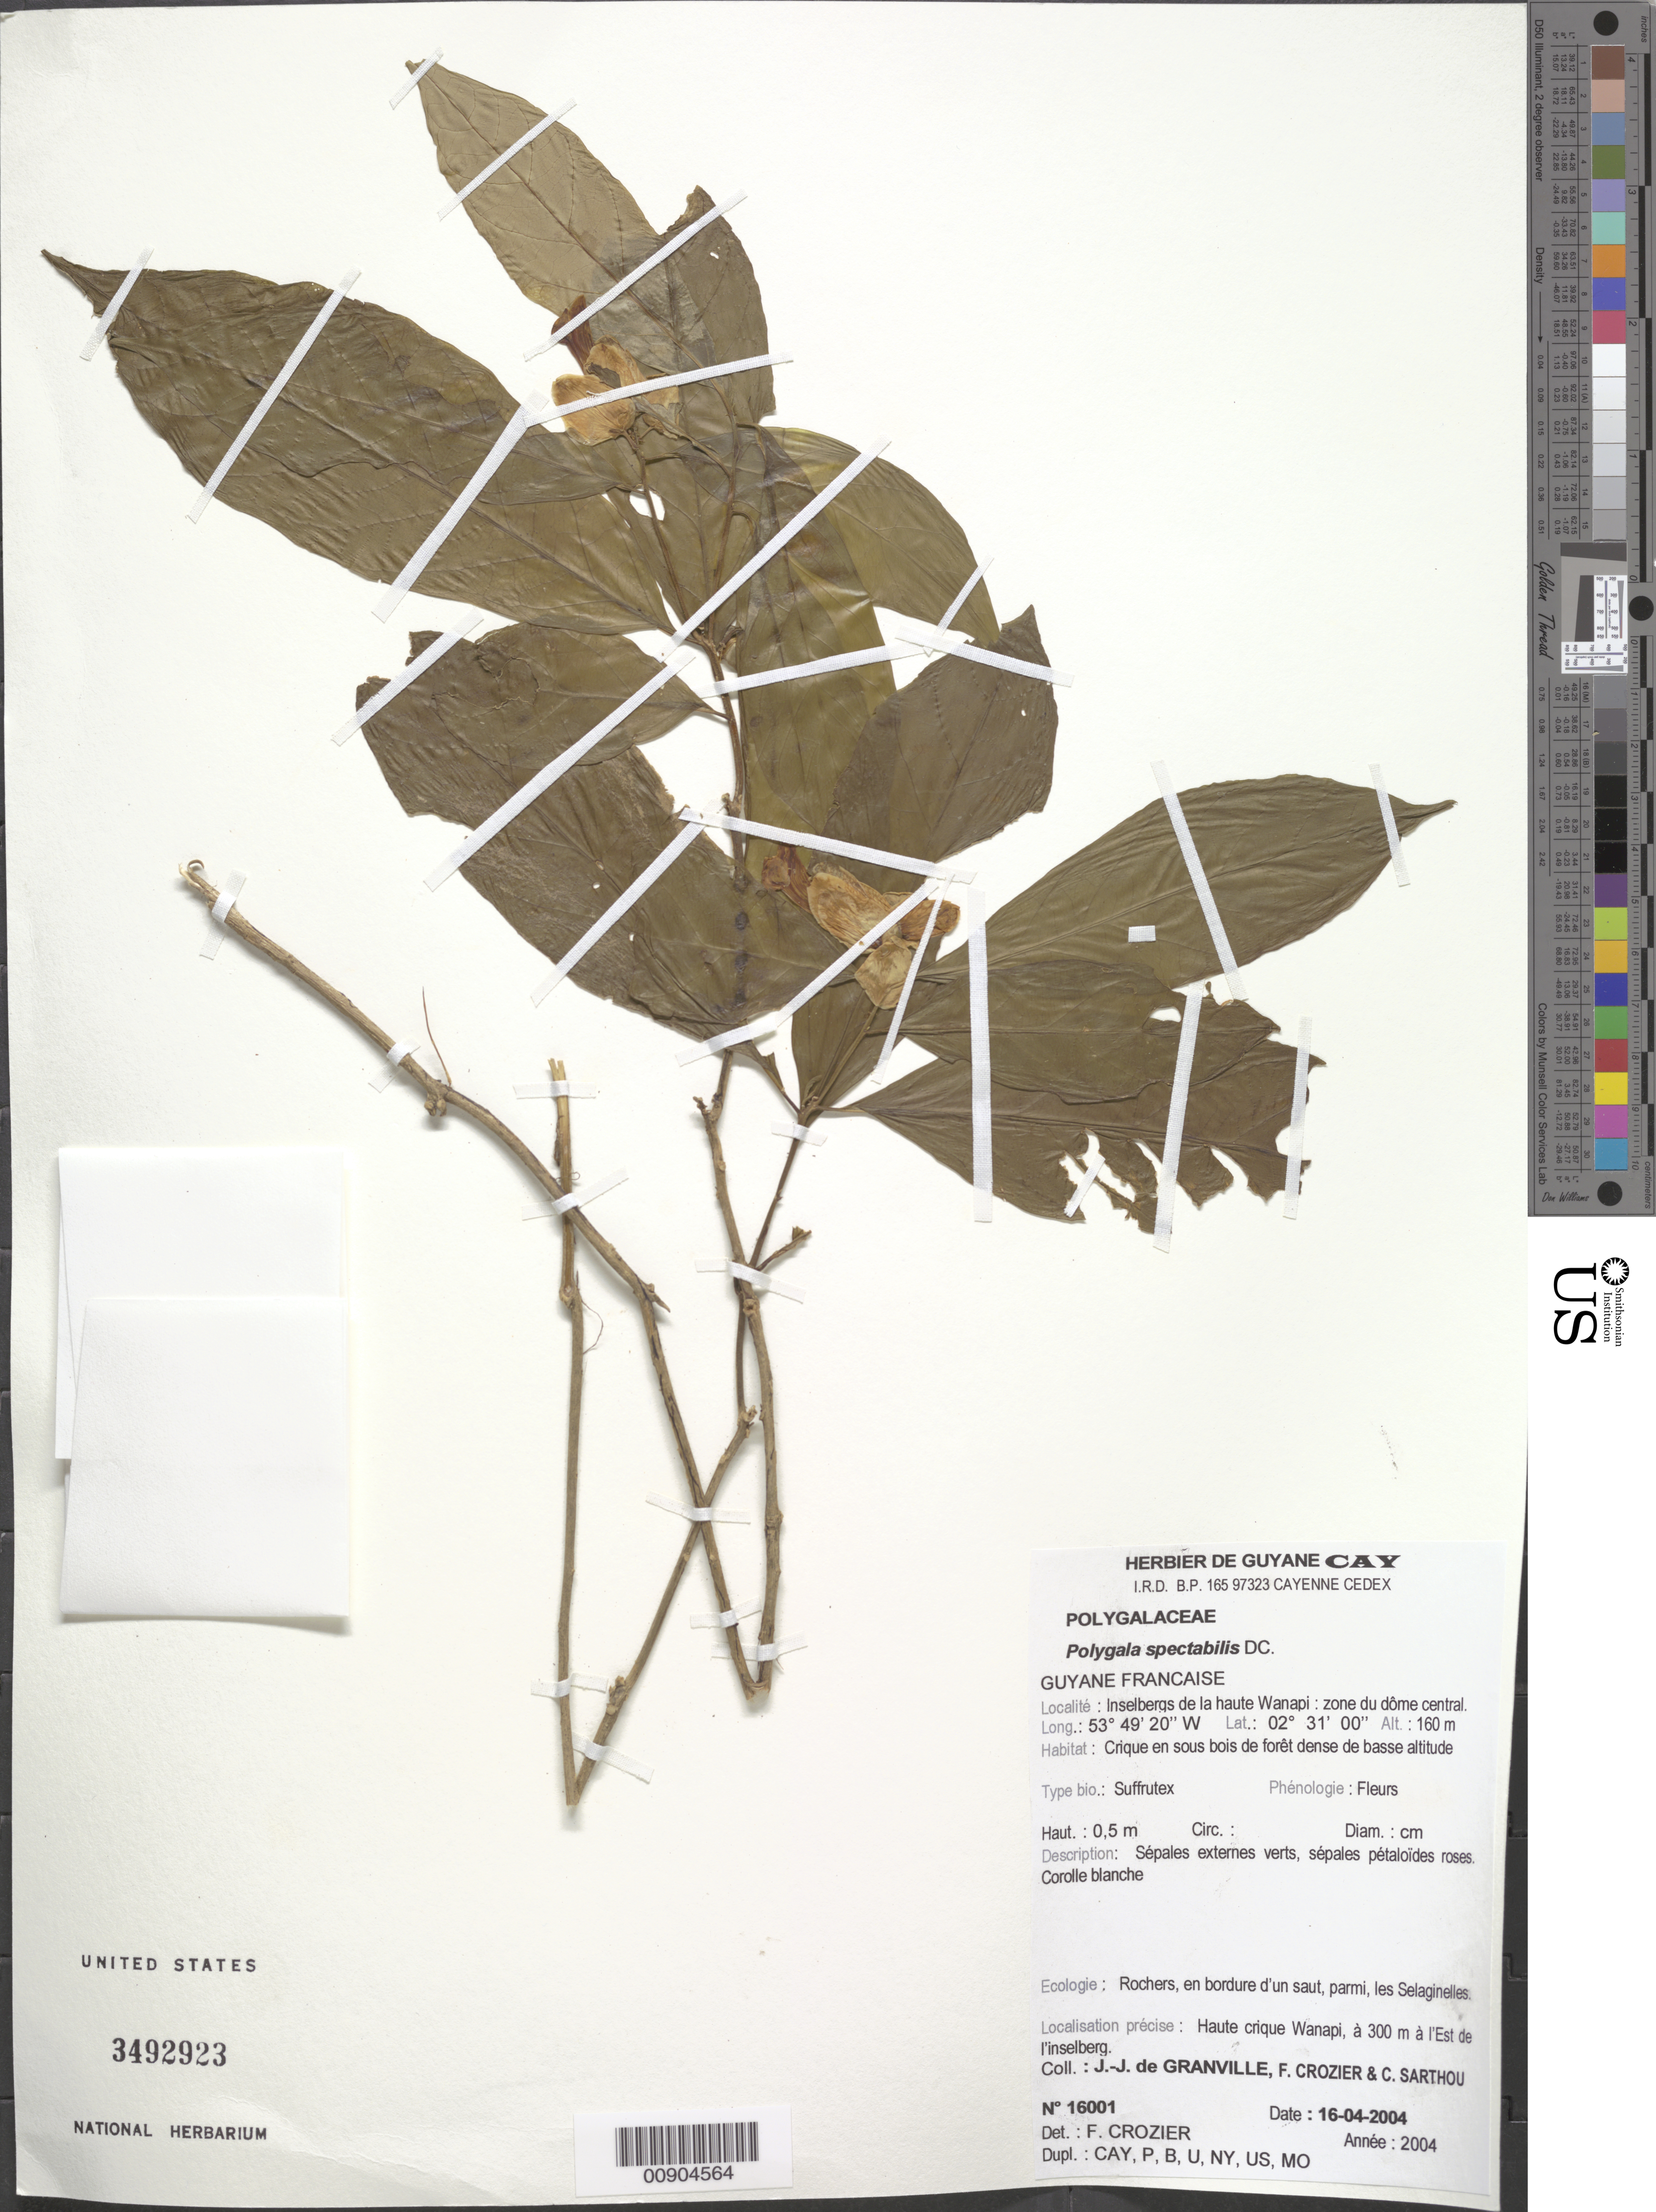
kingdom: Plantae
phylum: Tracheophyta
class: Magnoliopsida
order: Fabales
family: Polygalaceae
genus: Caamembeca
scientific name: Caamembeca spectabilis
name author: (DC.) J.F.B. Pastore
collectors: J.-J. de Granville, F. Crozier & C. Sarthou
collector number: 16001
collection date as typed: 16-Apr-04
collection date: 2004-04-16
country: French Guiana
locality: Inselbergs de la haute Wanapi, versant est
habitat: Crique en sous bois de forêt dense de basse altitude; rochers, en bordure d'un saut, parmi, les Selaginelles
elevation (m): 160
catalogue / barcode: US 3492923